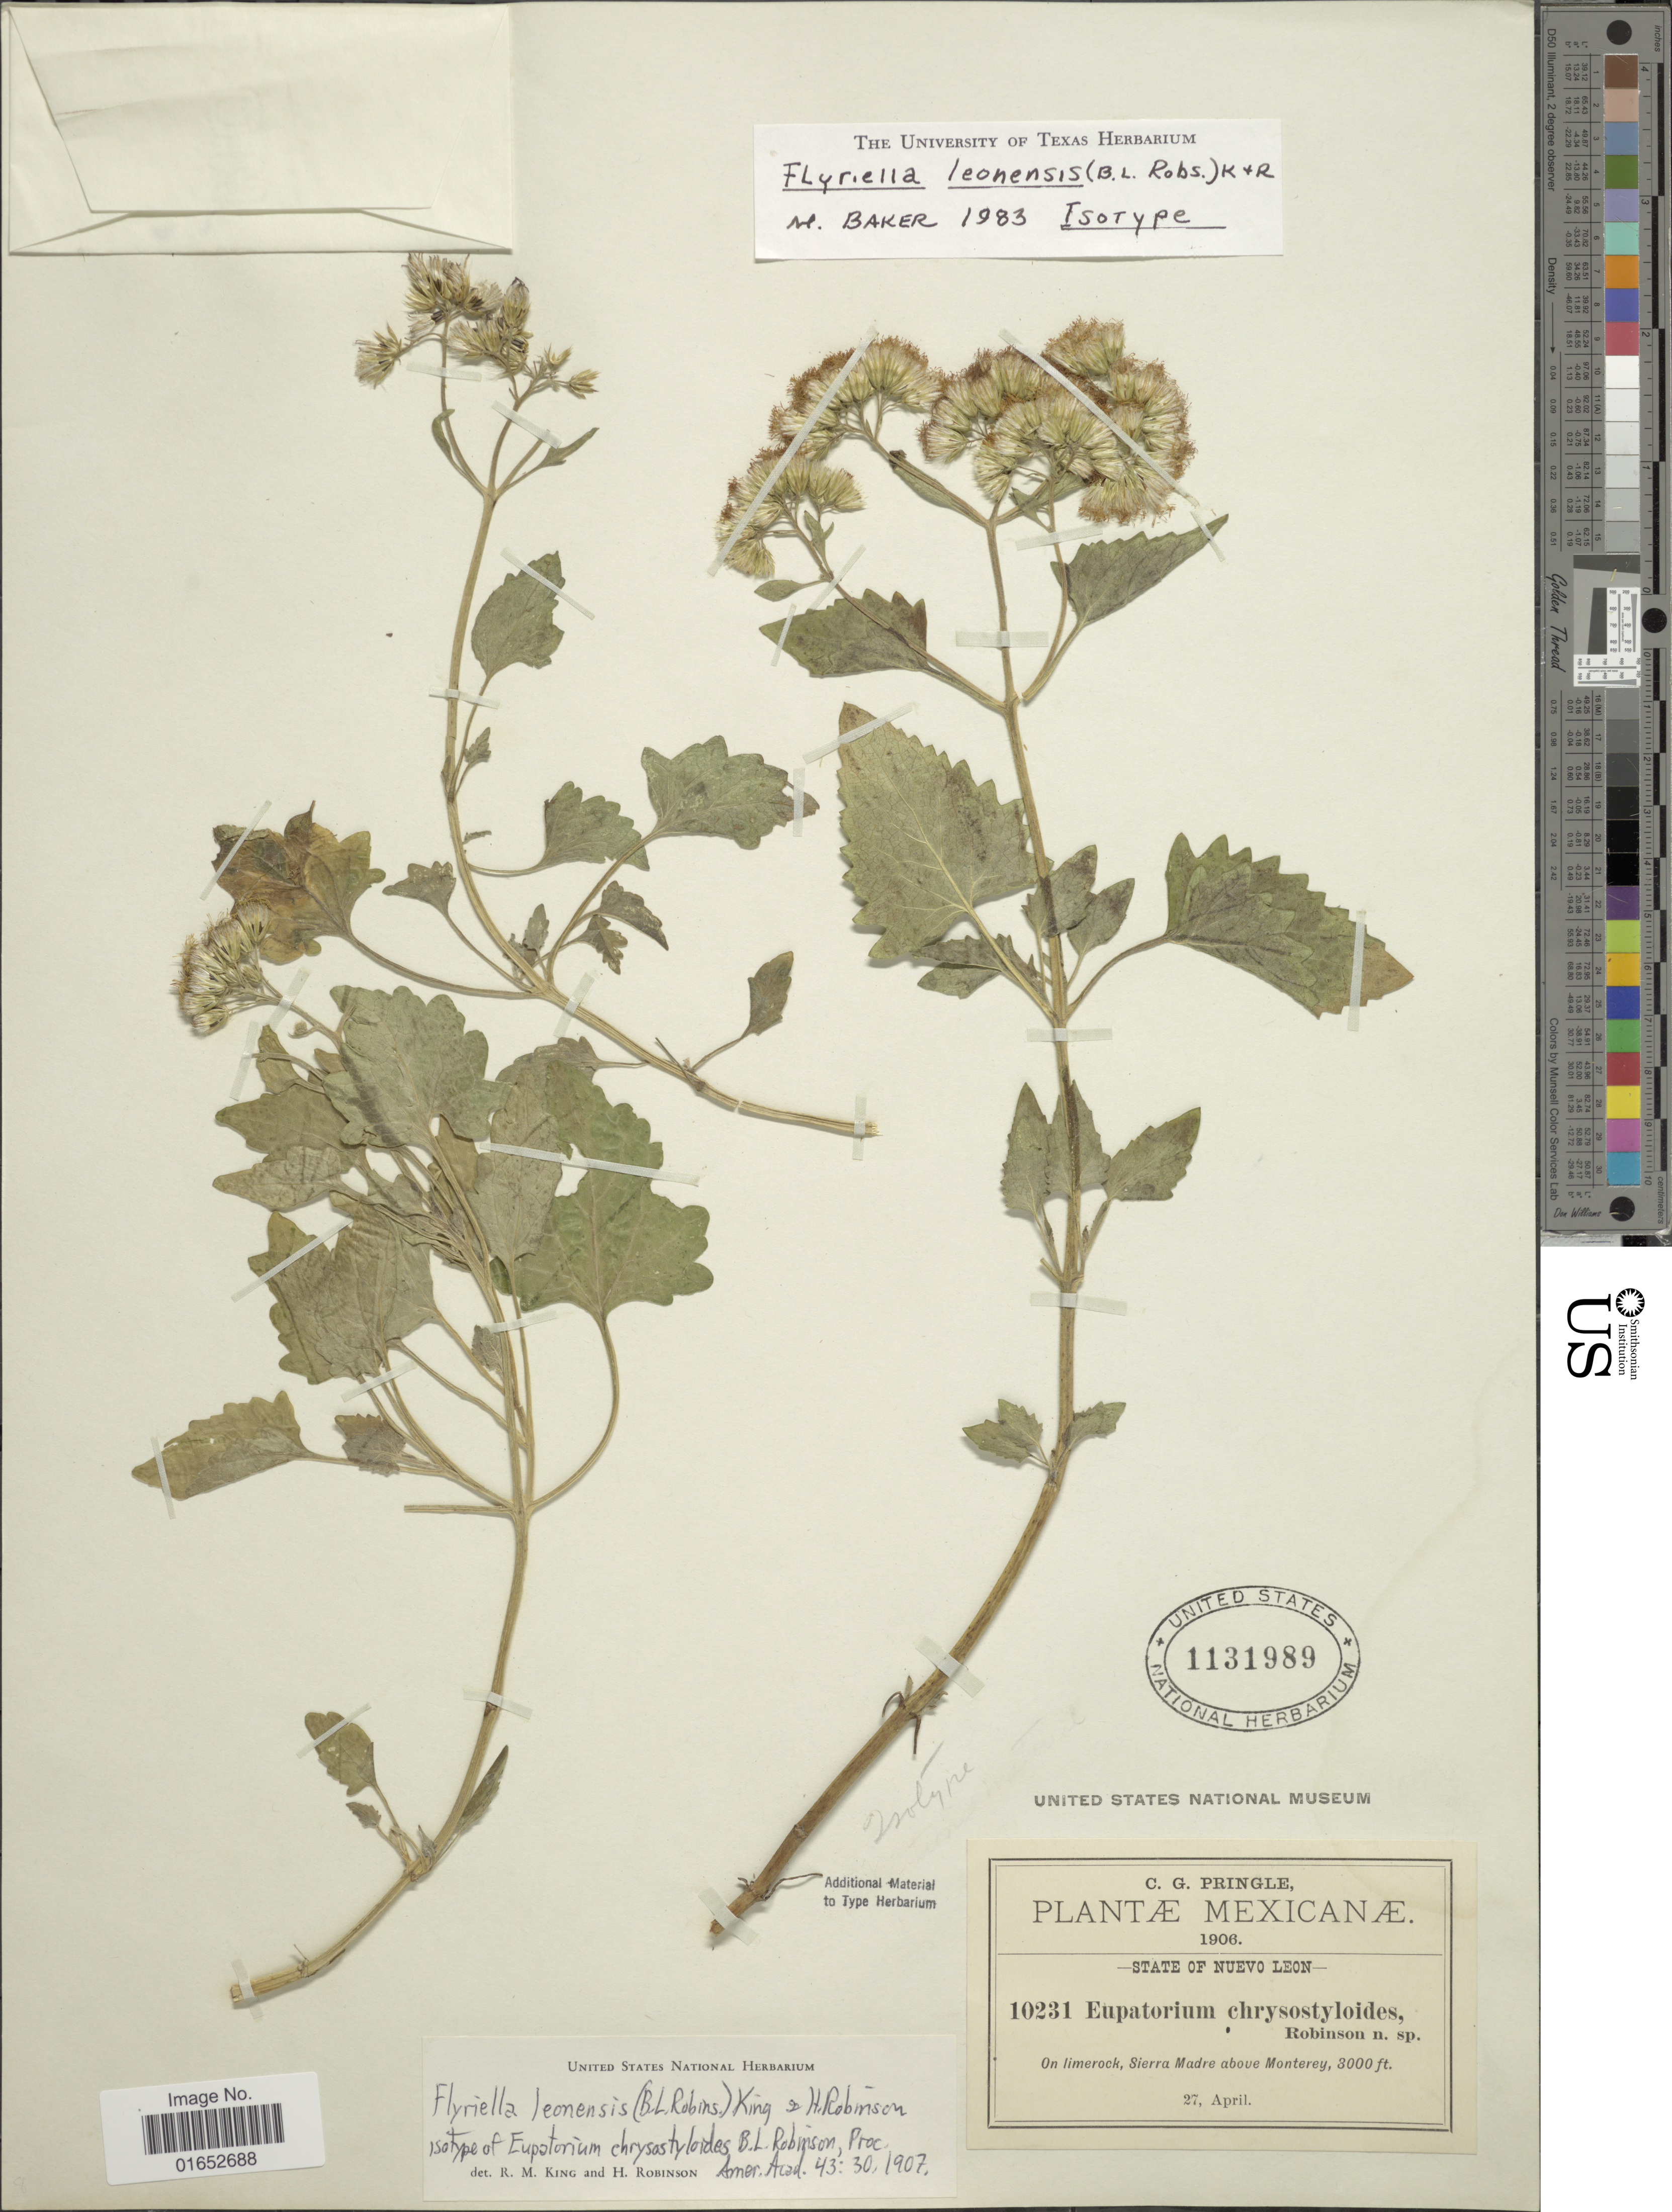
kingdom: Plantae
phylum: Tracheophyta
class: Magnoliopsida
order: Asterales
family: Asteraceae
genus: Flyriella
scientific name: Flyriella chrysostyla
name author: (B.L. Rob.) R.M. King & H. Rob.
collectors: C. G. Pringle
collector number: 10231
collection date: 1906-04-27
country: Mexico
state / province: Nuevo León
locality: On limerock, Sierra Madre above Monterey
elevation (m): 914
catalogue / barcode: US 1131989